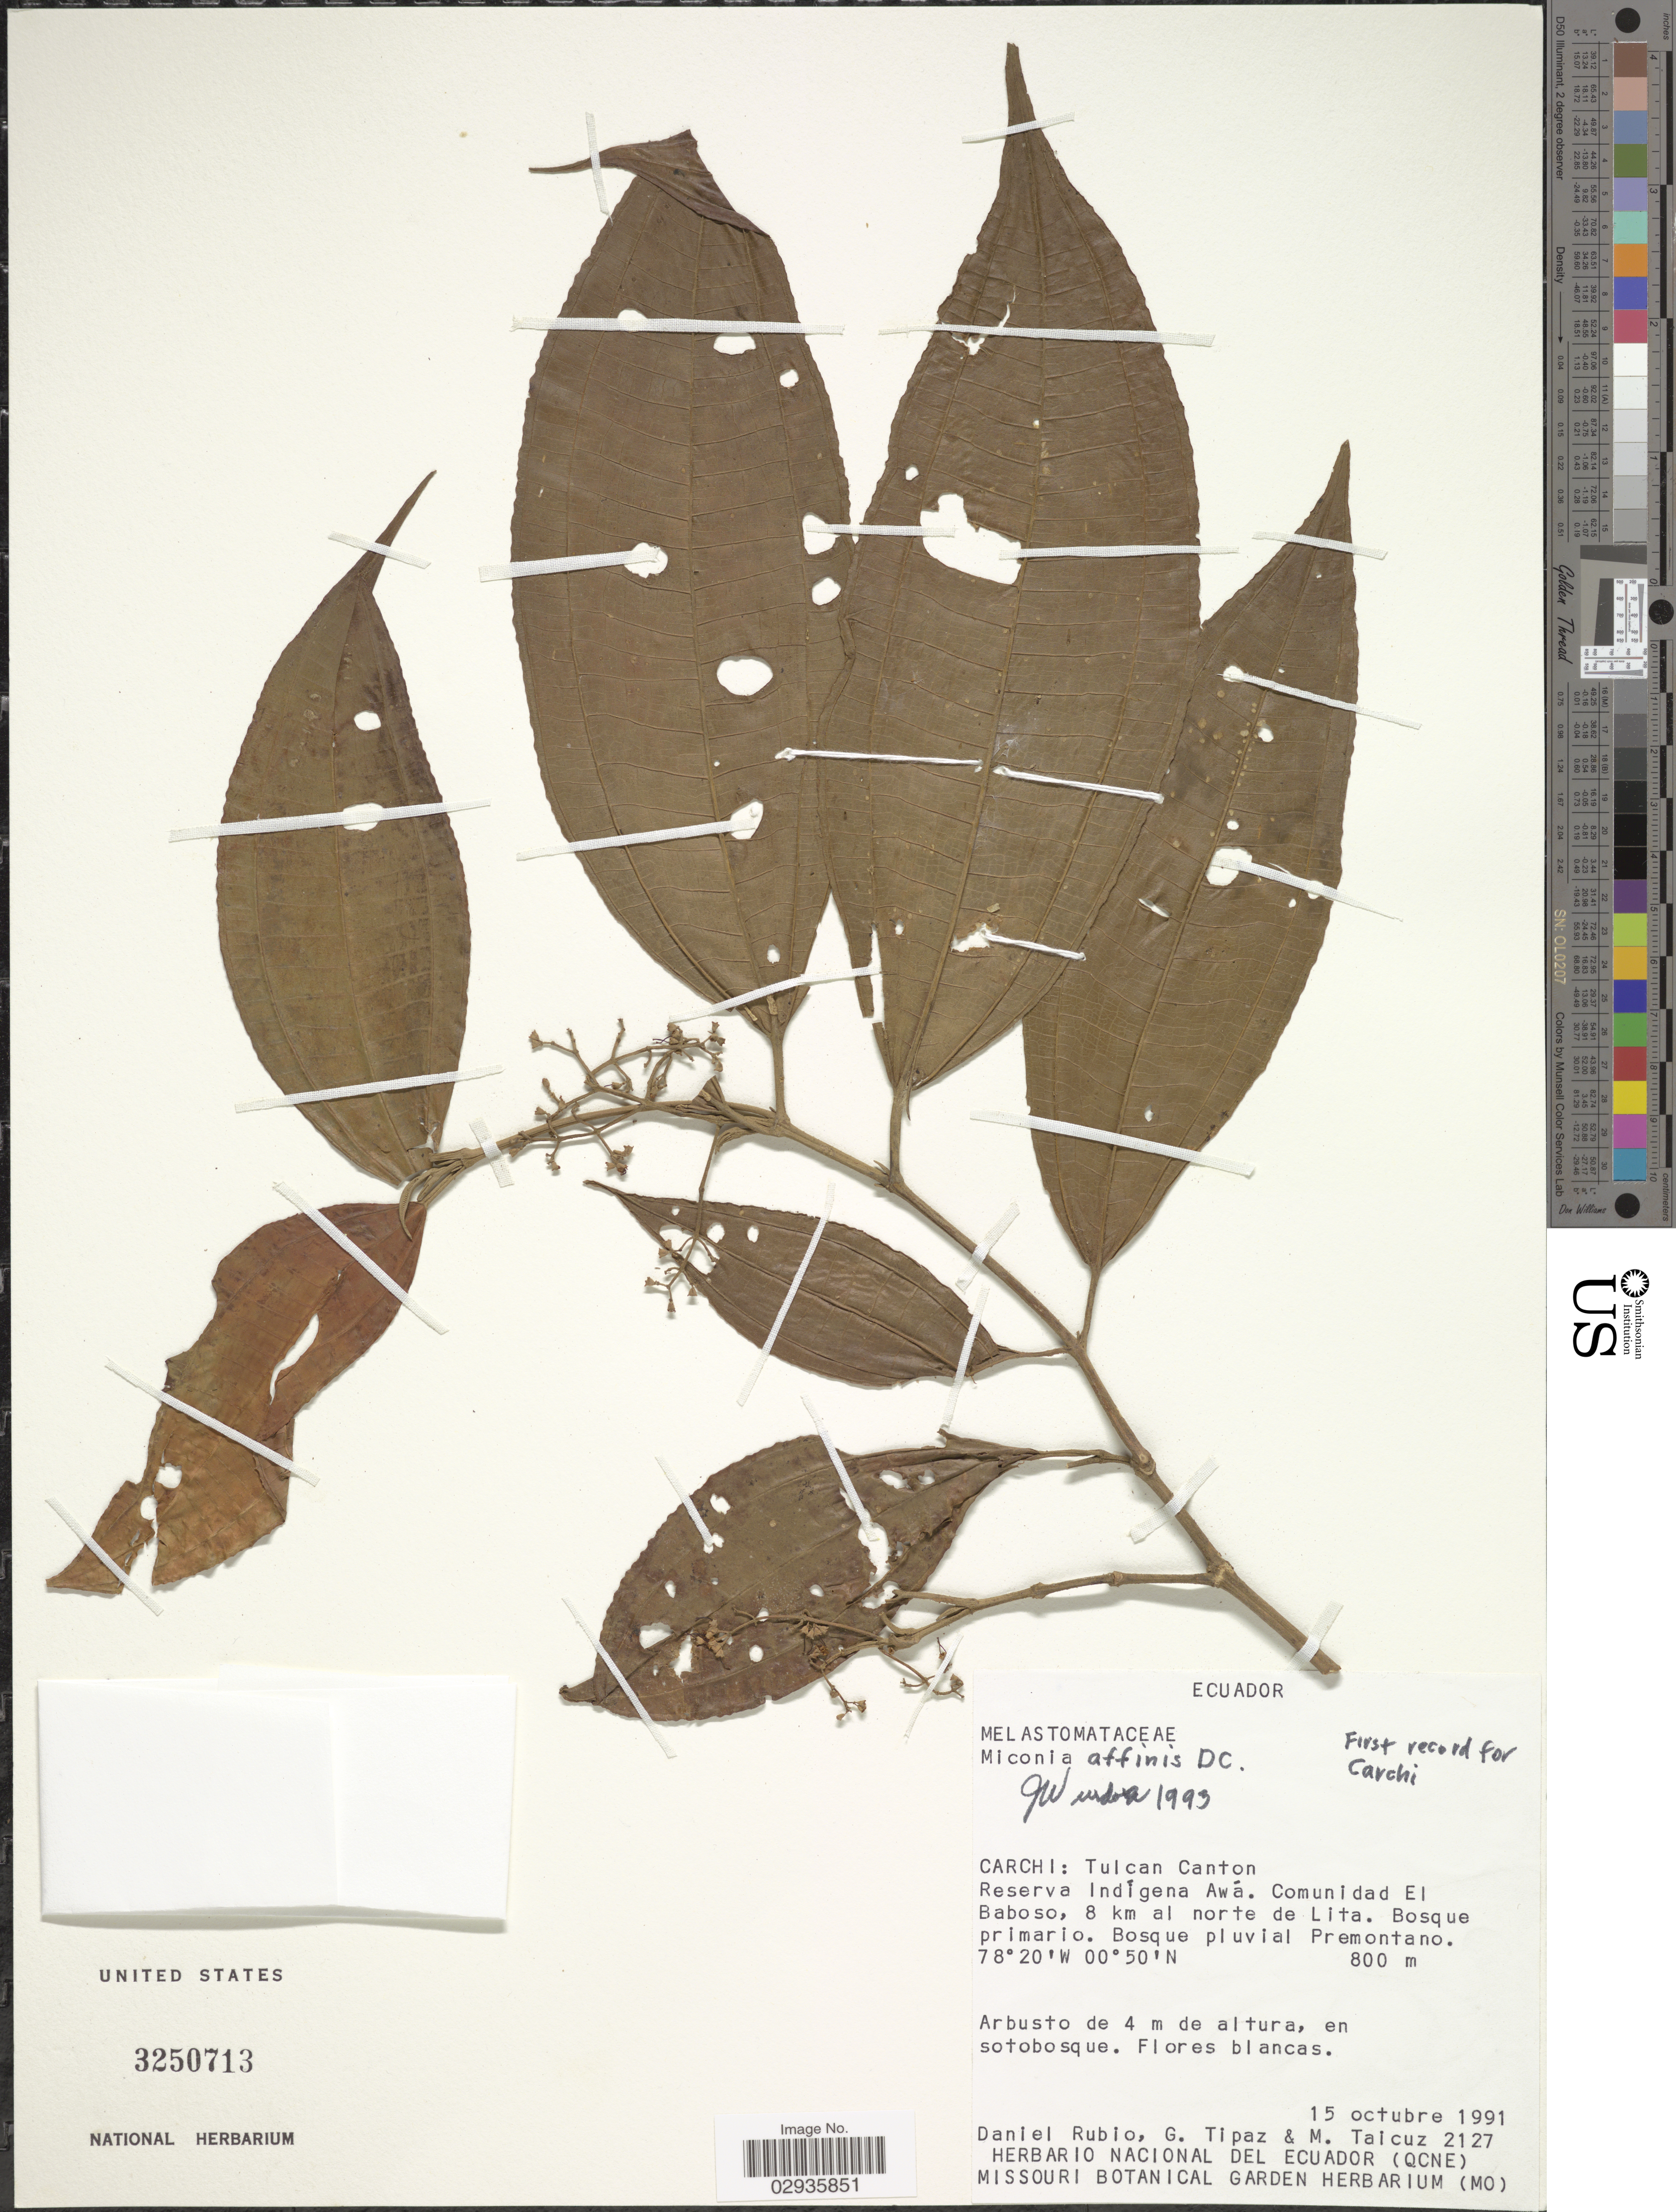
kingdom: Plantae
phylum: Tracheophyta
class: Magnoliopsida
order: Myrtales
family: Melastomataceae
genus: Miconia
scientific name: Miconia affinis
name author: DC.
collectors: D. Rubio, G. Tipaz & M. Taicuz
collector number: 2127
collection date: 1991-10-15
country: Ecuador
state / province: Carchi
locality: Tulcan Canton, Reserva Indígena Awá. Comunidad El Babosa, 8 km al norte de Lita.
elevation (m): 800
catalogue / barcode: US 3250713